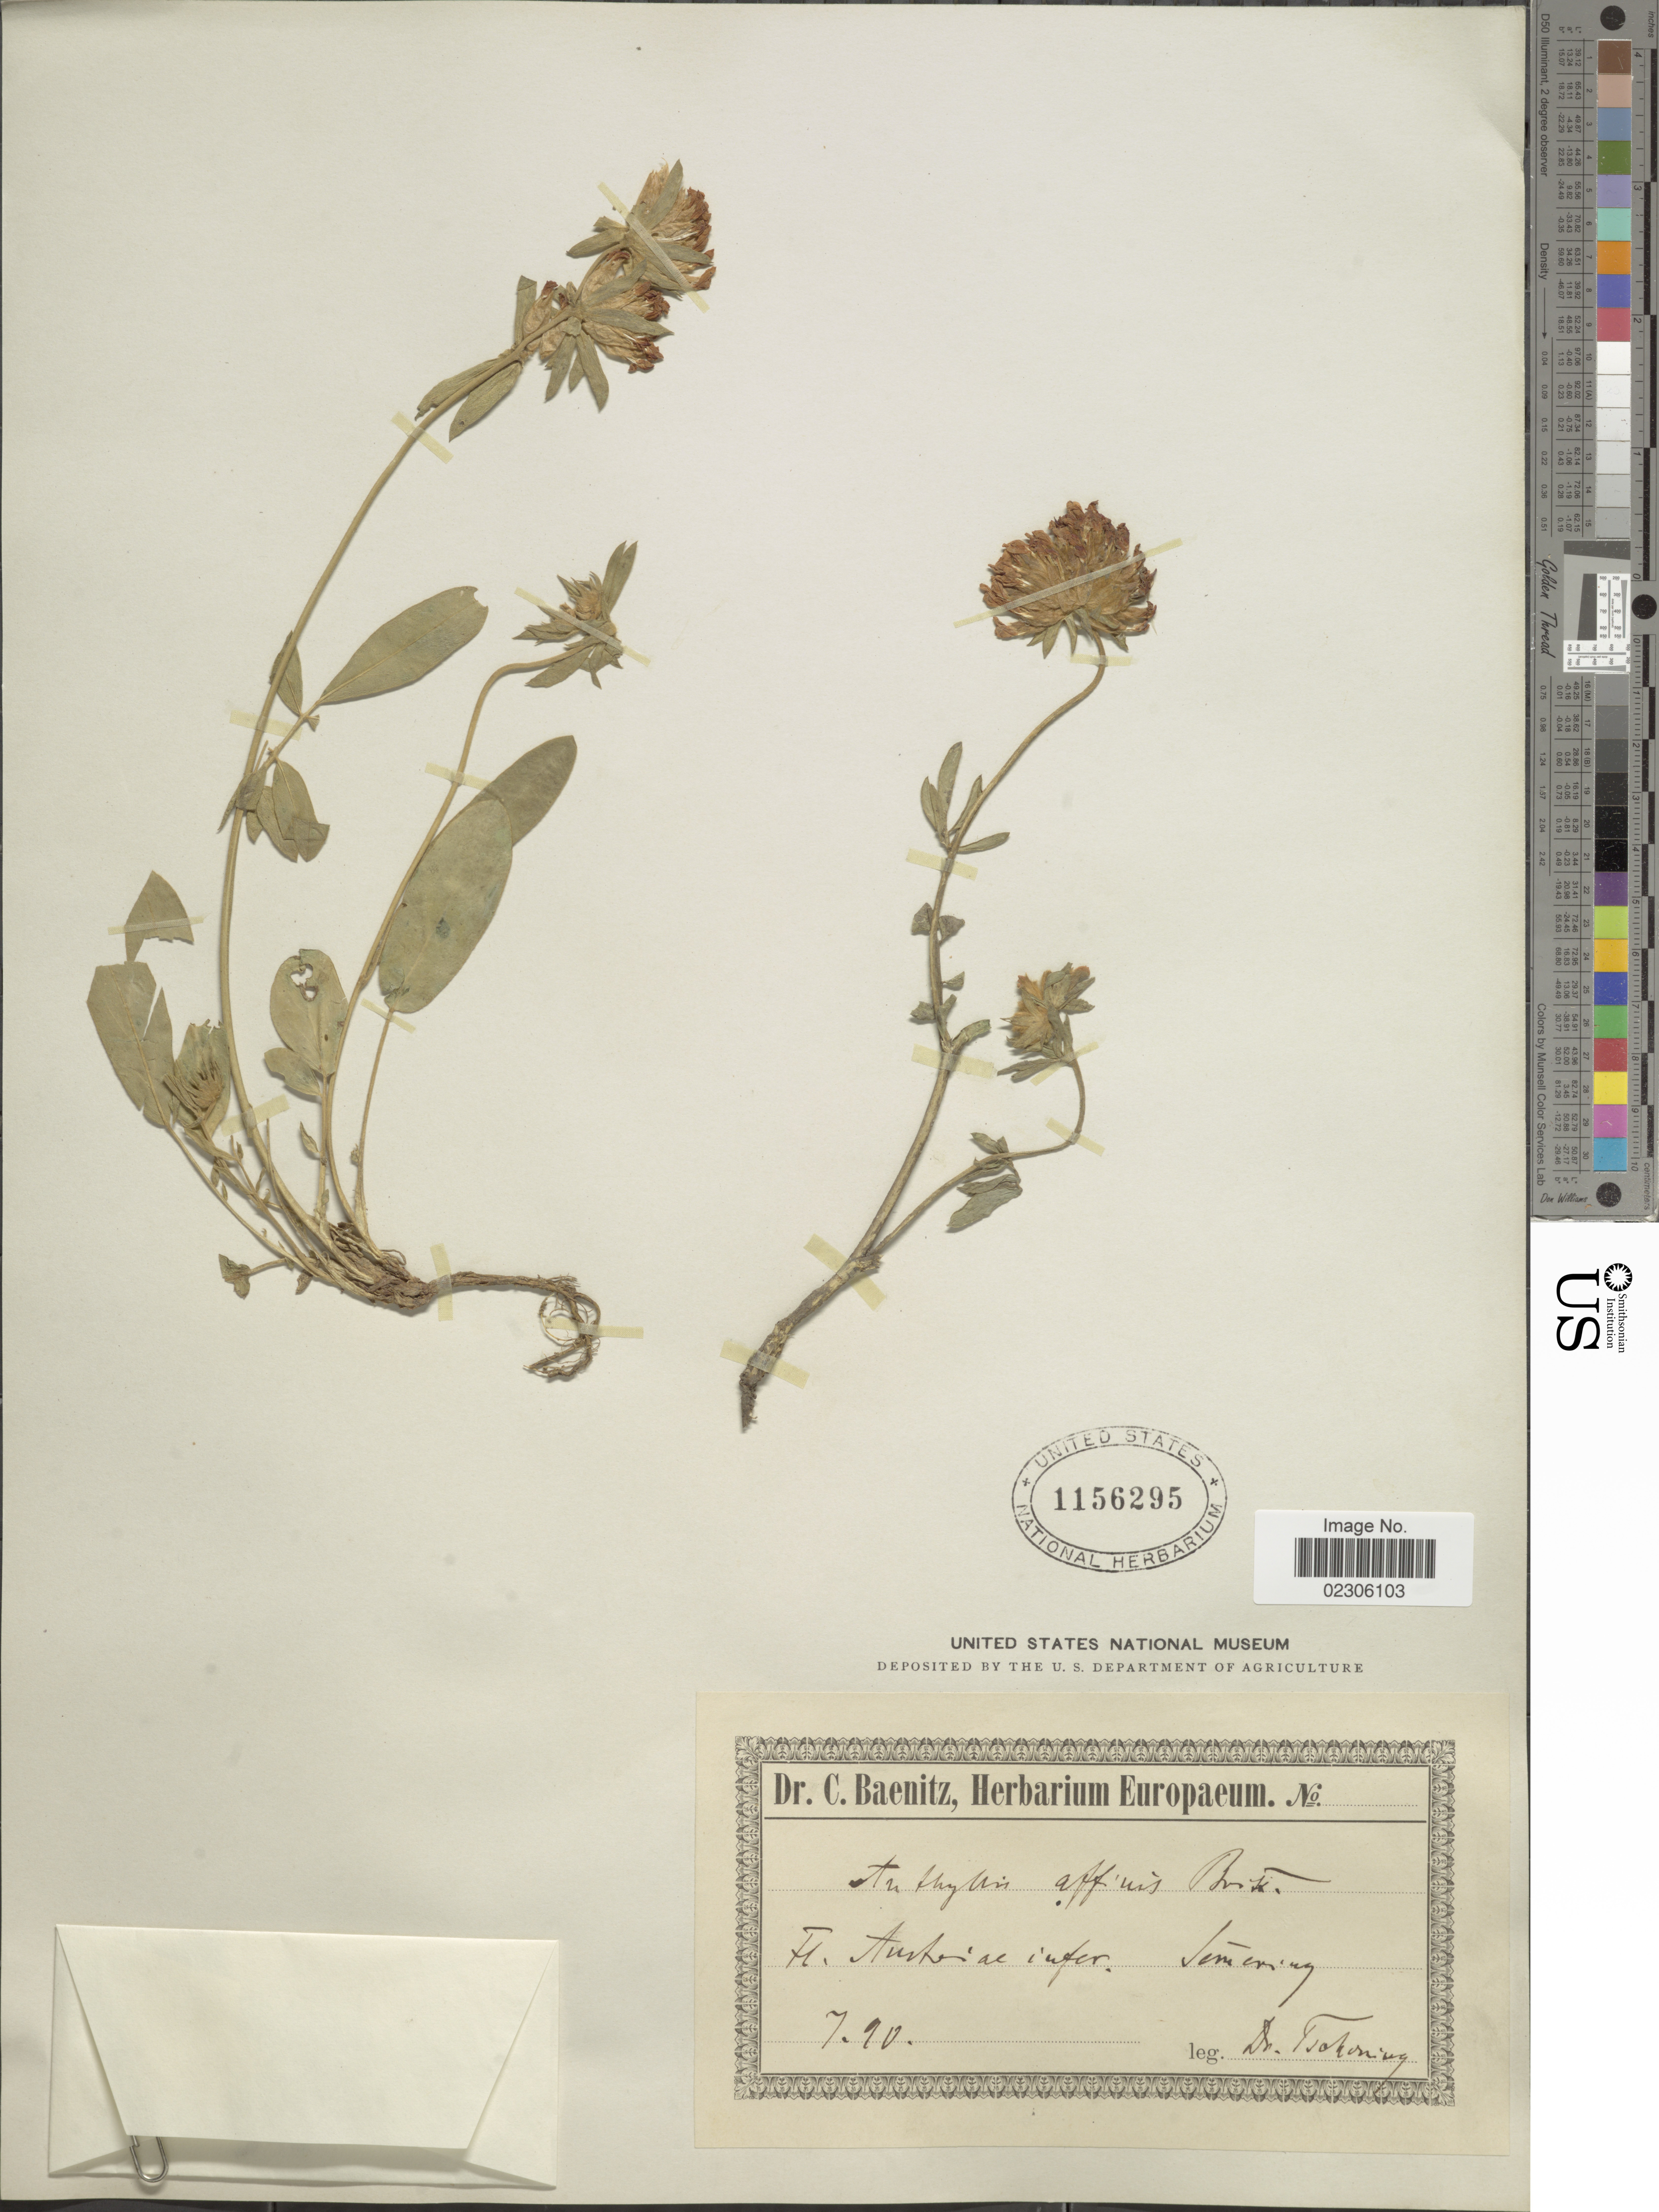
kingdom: Plantae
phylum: Tracheophyta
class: Magnoliopsida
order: Fabales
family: Fabaceae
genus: Anthyllis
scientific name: Anthyllis vulneraria subsp. carpatica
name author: Nyman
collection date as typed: Transcribed d/m/y: /7/90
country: Austria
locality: Fl. Austria infer., Semening [interpreted]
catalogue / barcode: US 1156295